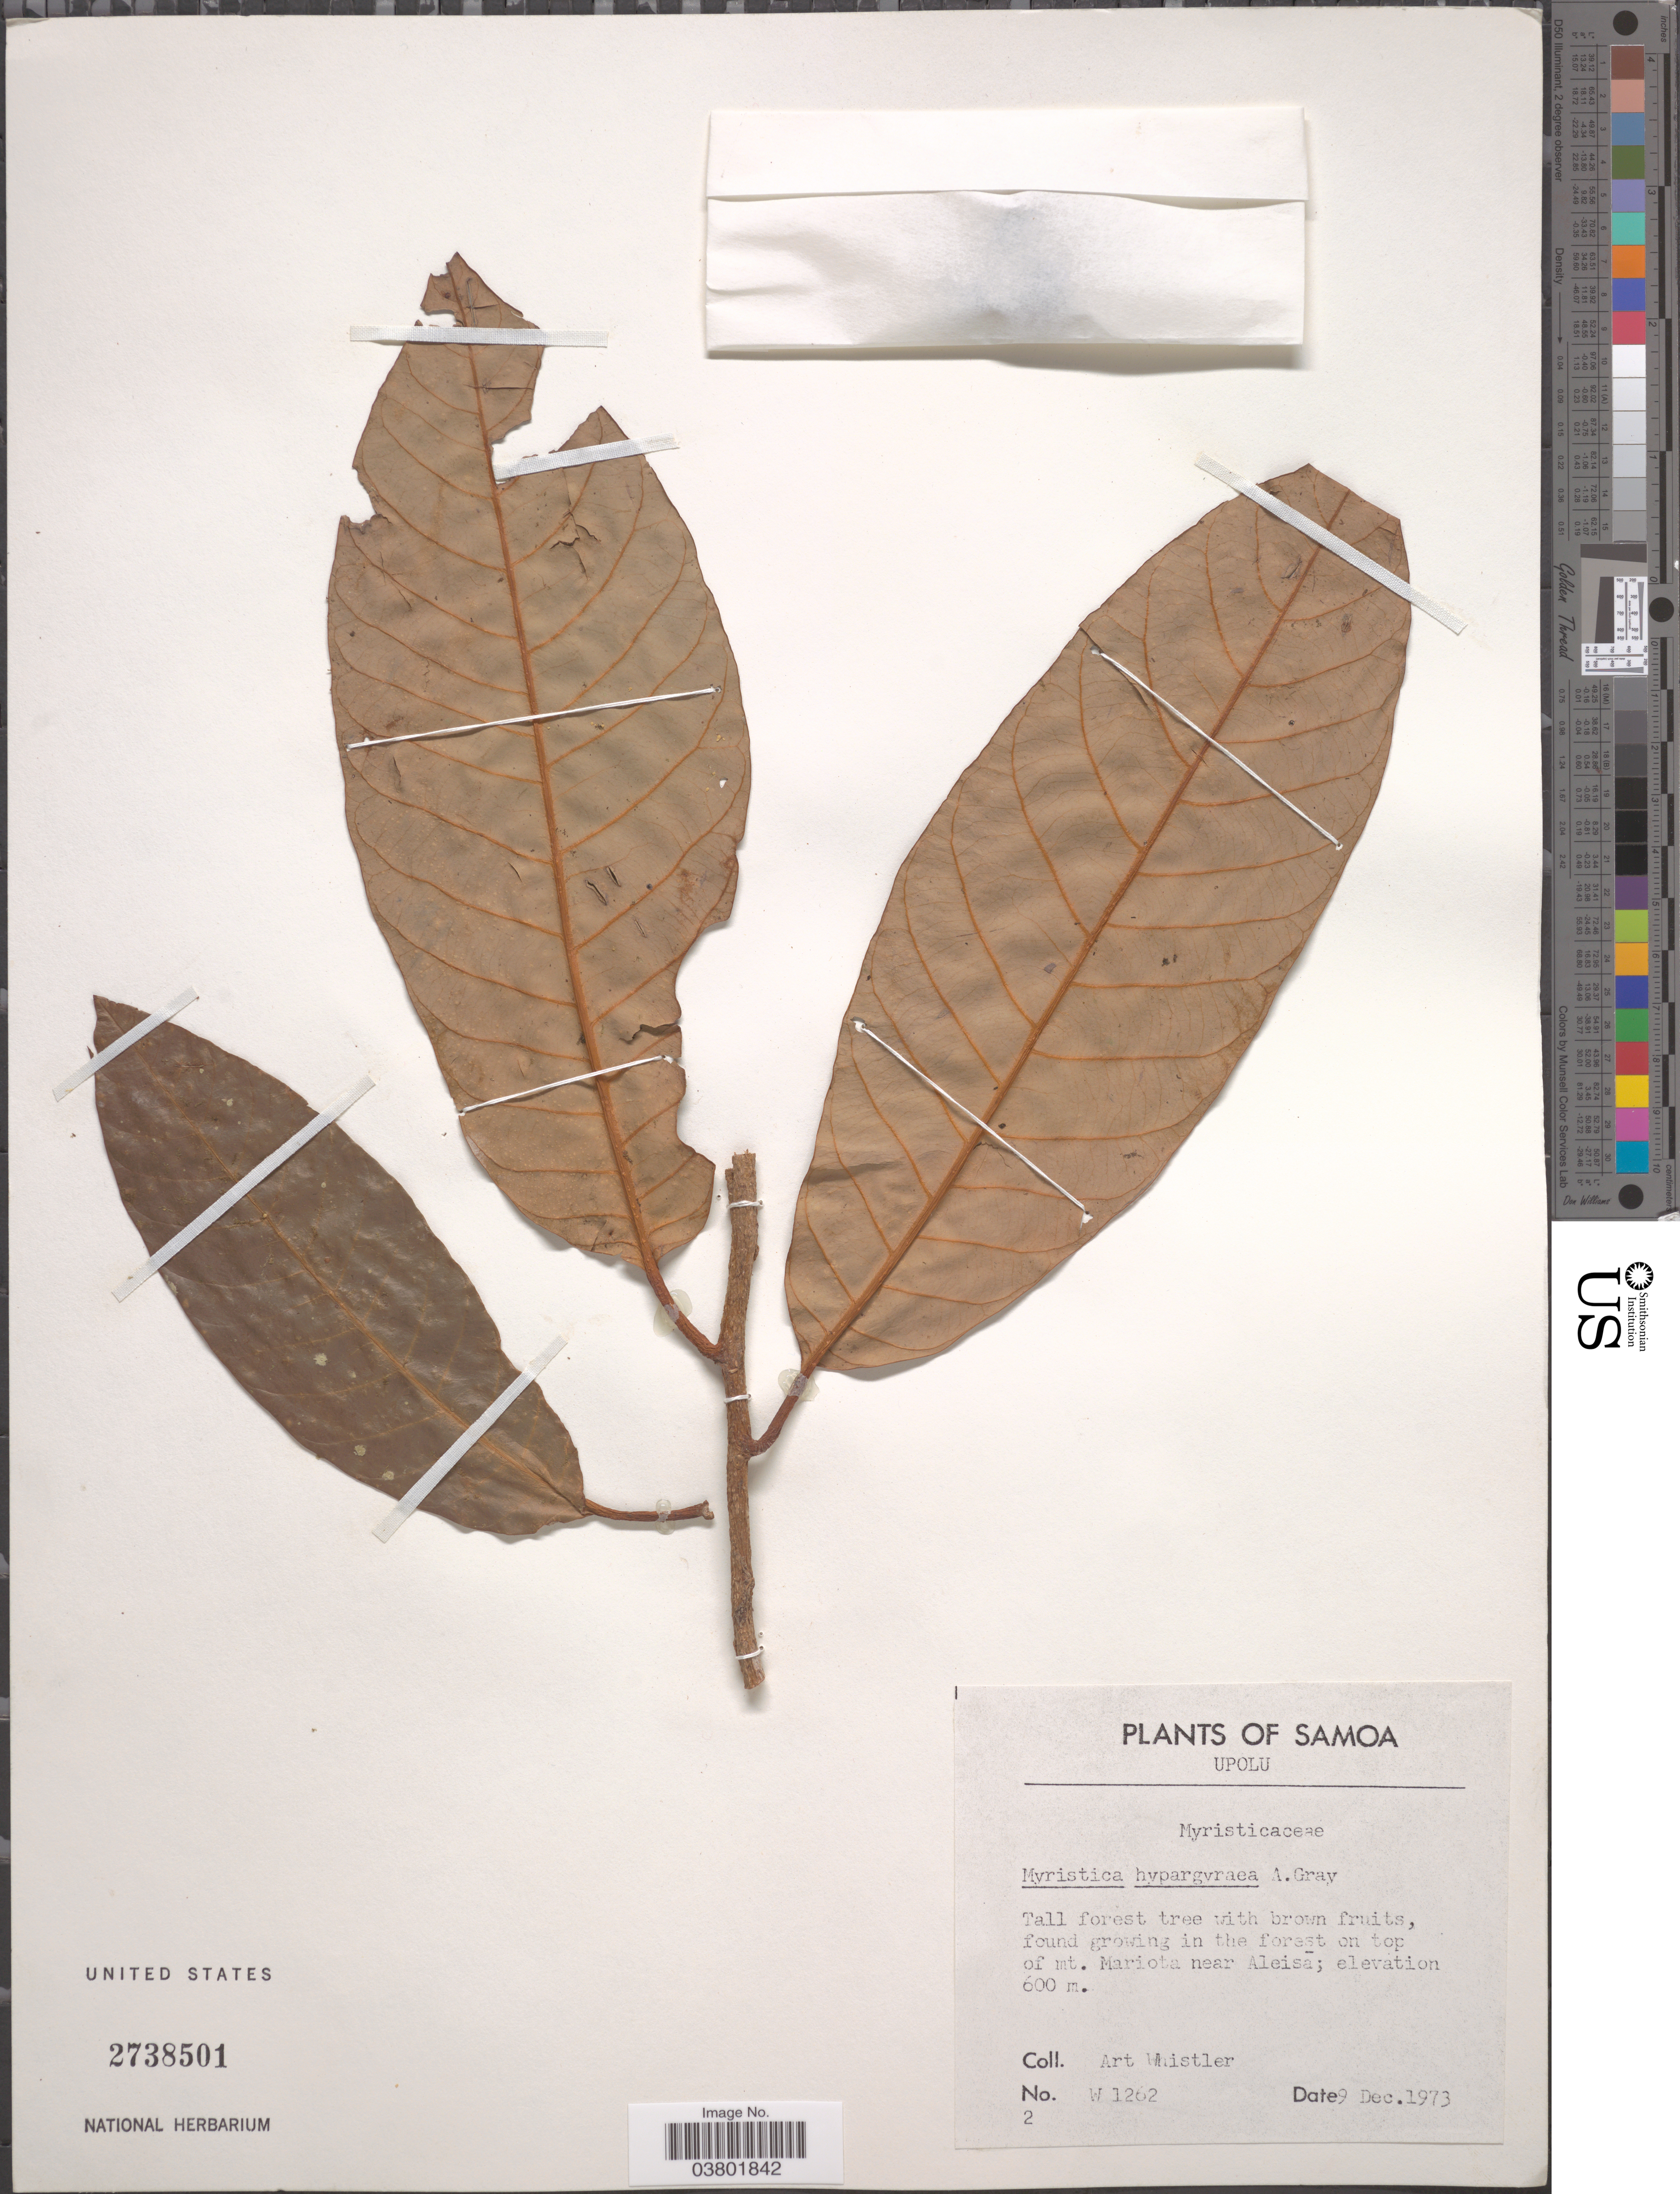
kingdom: Plantae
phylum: Tracheophyta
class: Magnoliopsida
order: Magnoliales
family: Myristicaceae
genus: Myristica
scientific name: Myristica hypargyraea subsp. hypargyraea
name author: A. Gray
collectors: A. Whistler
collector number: W1262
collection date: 1973-12-09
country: Samoa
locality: Upolu. In the forest on top of mt. Mariota near Aleisa.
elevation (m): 600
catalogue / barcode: US 2738501